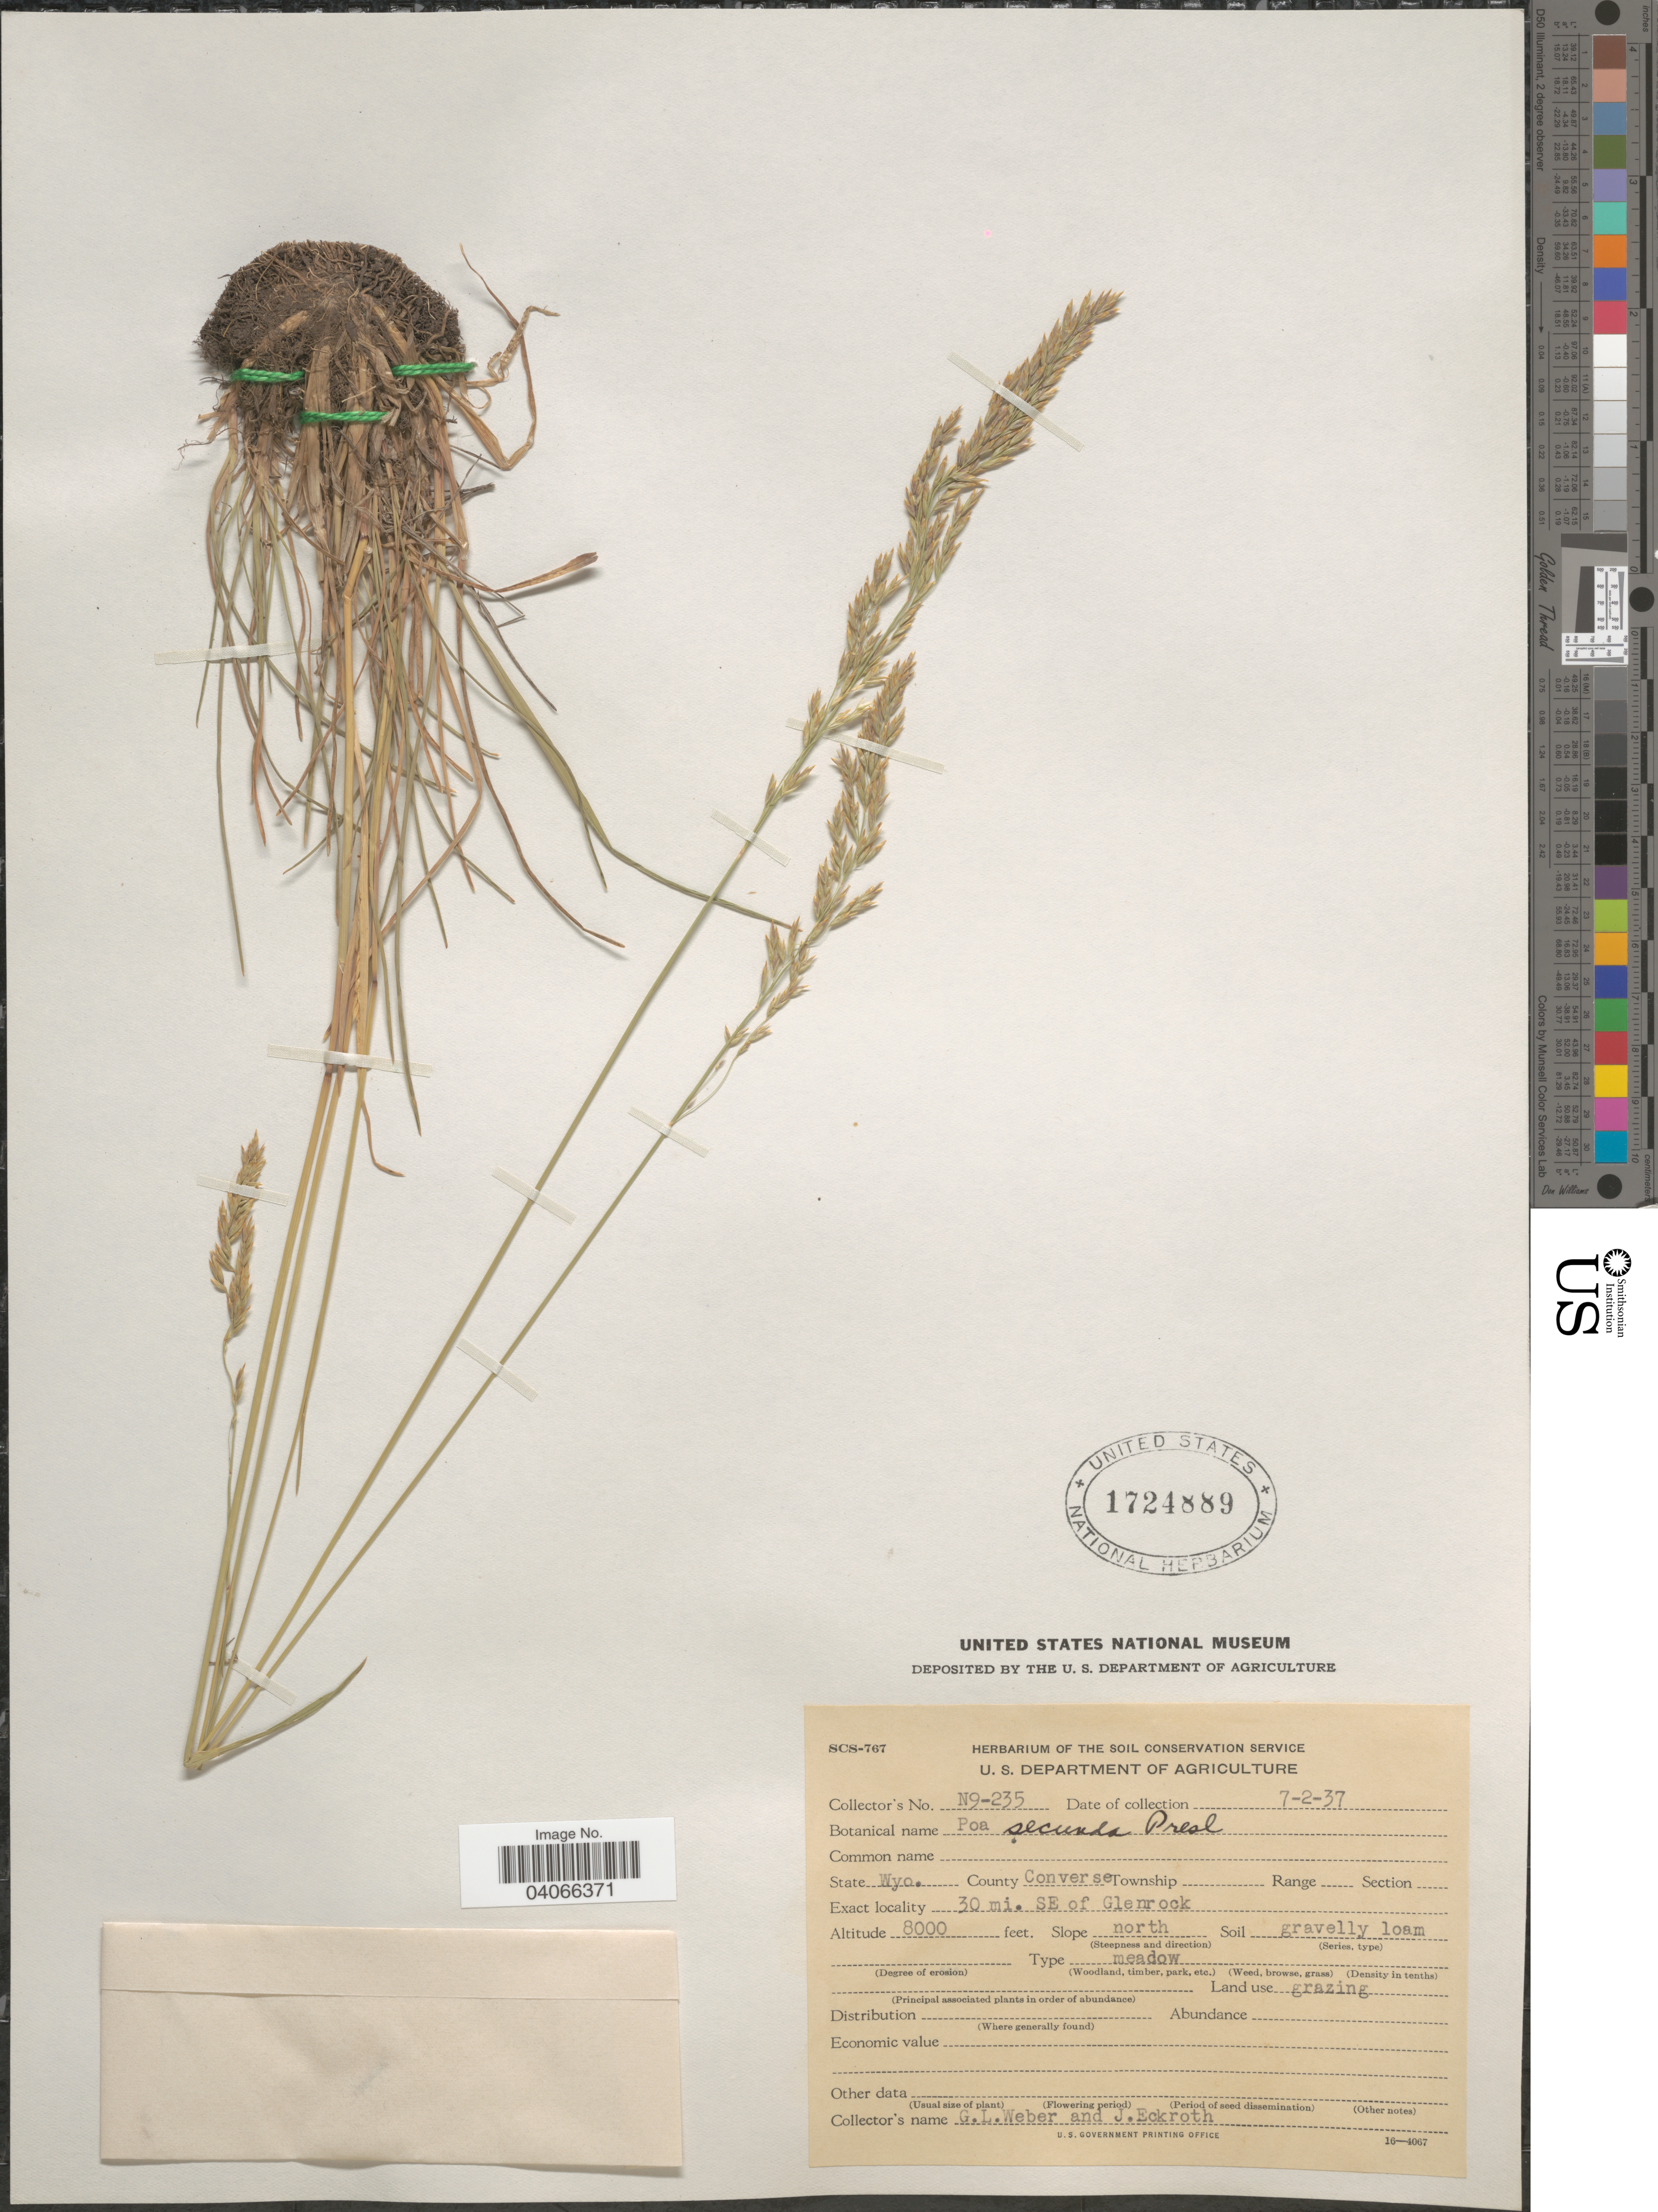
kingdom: Plantae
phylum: Tracheophyta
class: Liliopsida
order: Poales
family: Poaceae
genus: Poa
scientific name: Poa secunda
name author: J. Presl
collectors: G. Weber & J. Eckroth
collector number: N9-235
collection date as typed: Transcribed d/m/y: 2/7/37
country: United States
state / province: Wyoming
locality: County Converse. 30 mi. SE of Glenrock.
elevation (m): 2438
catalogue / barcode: US 1724889